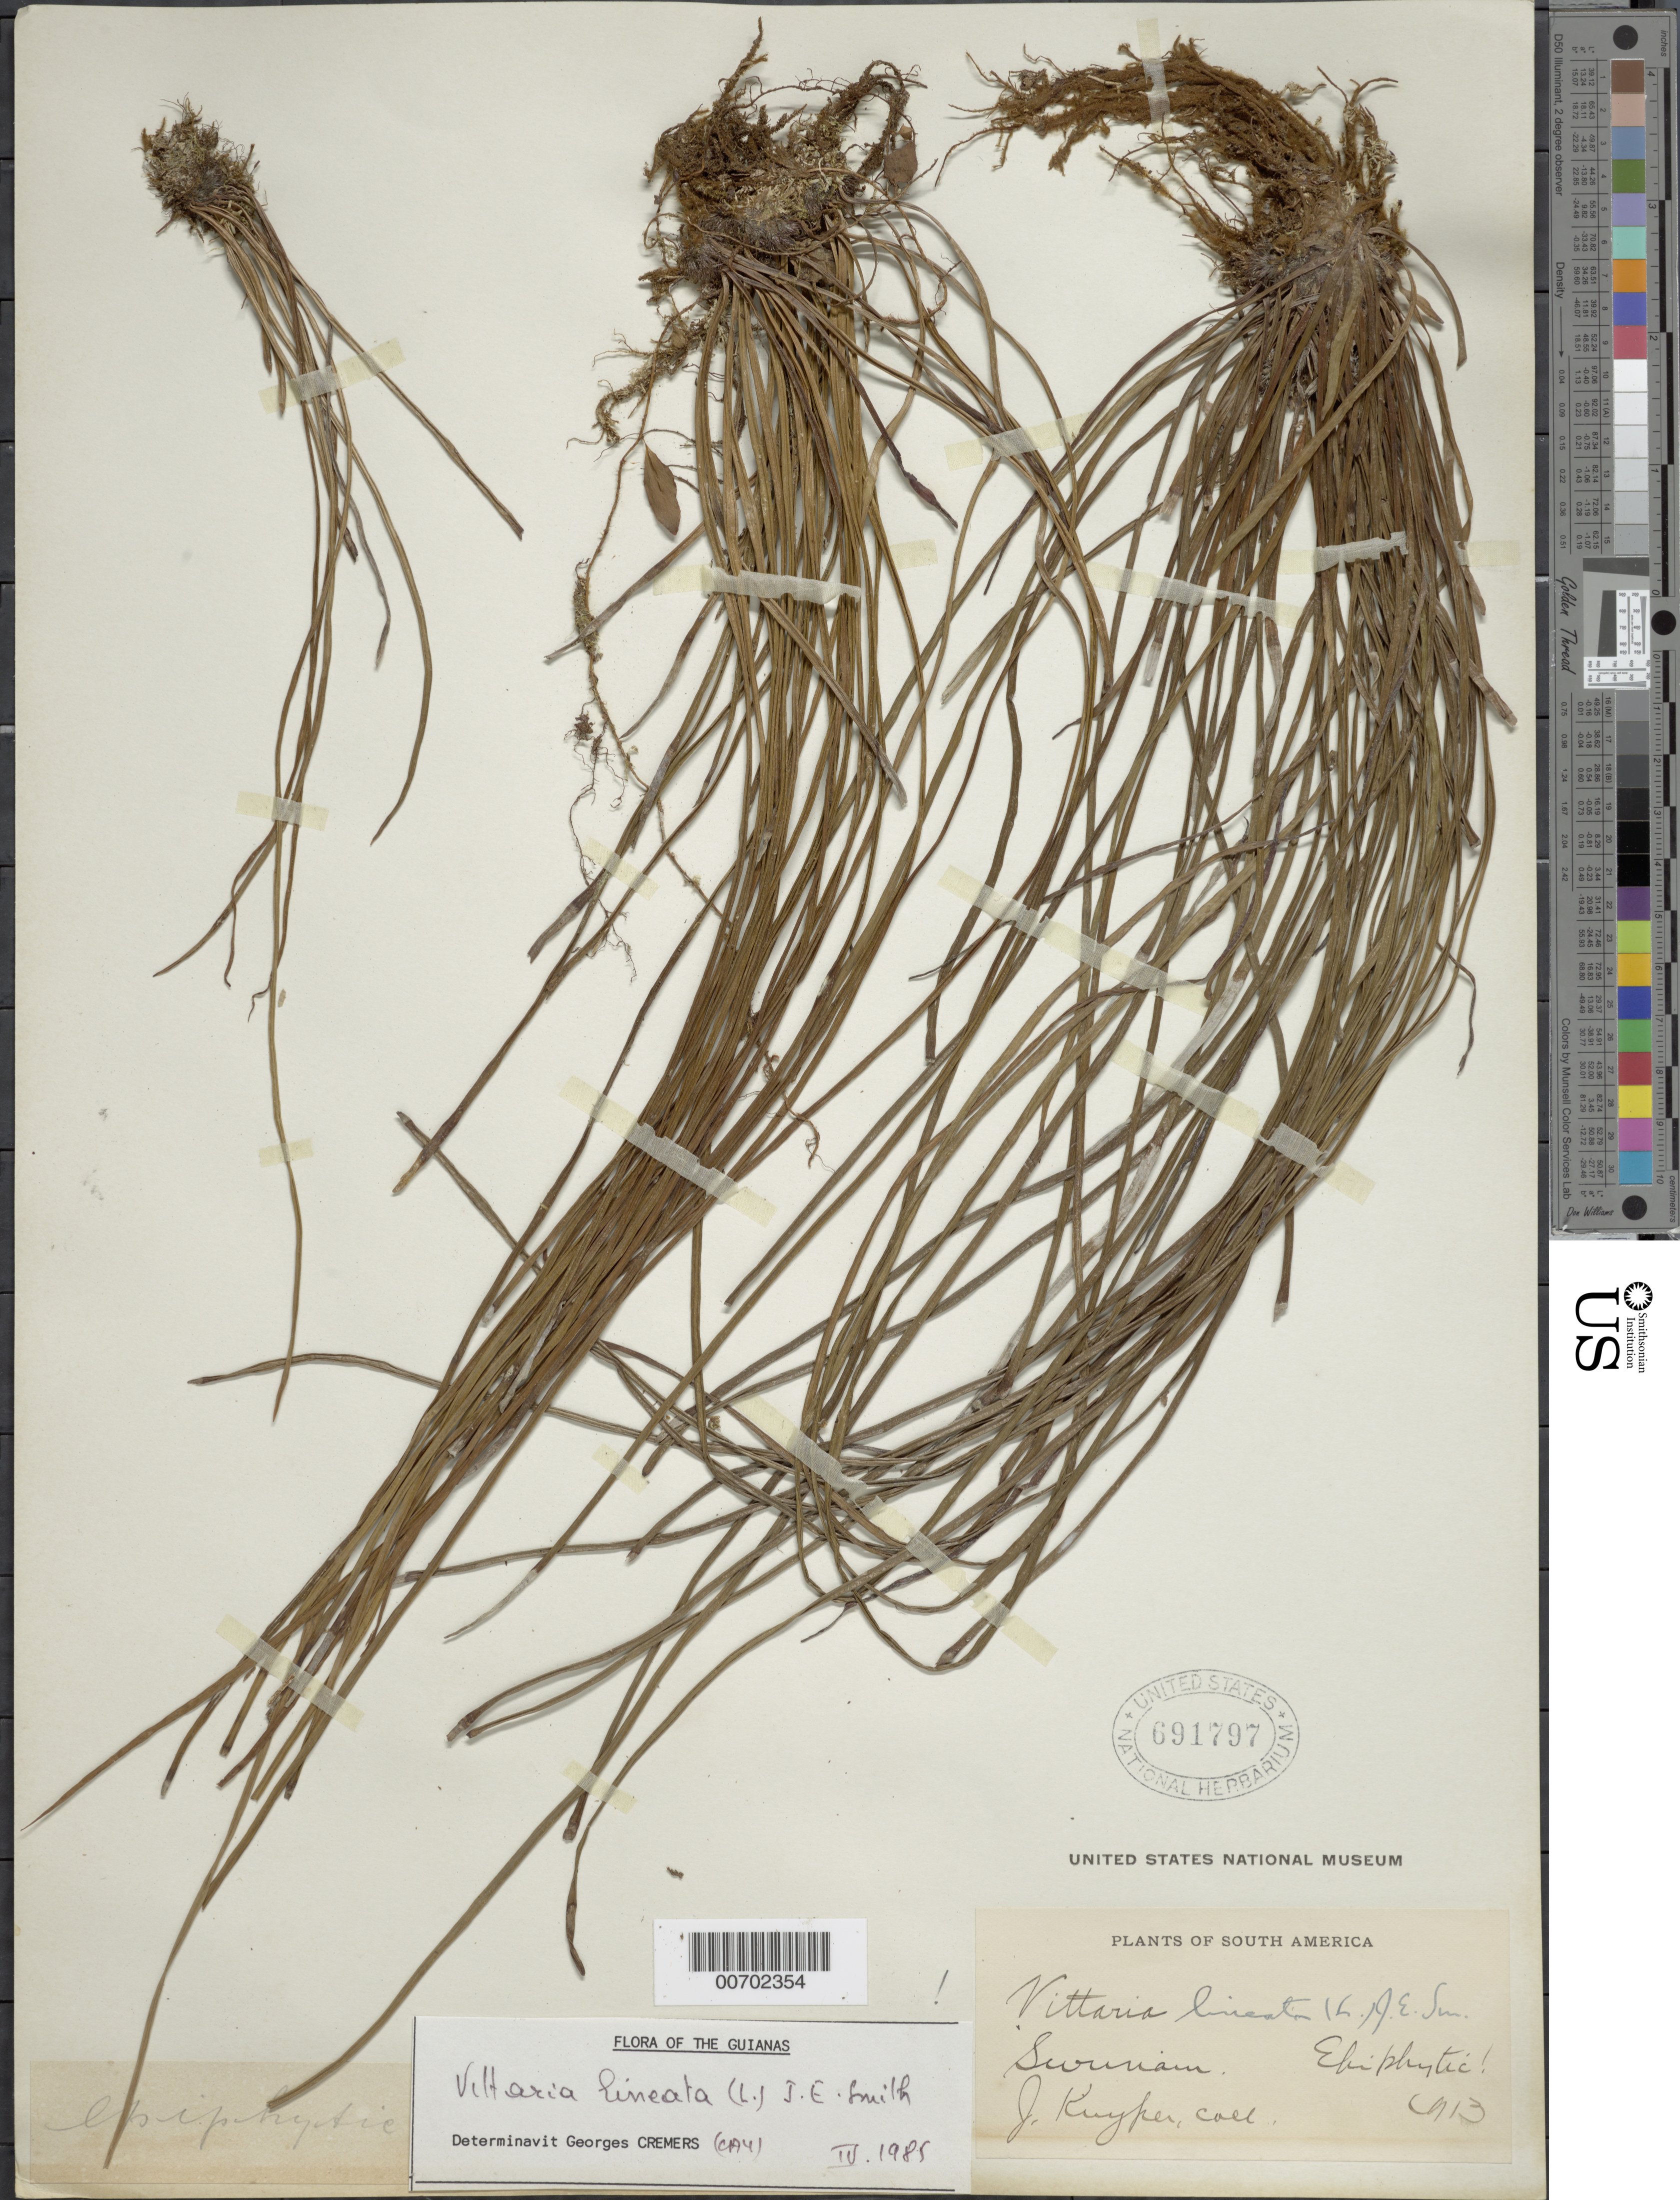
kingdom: Plantae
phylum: Tracheophyta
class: Polypodiopsida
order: Polypodiales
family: Pteridaceae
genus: Vittaria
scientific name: Vittaria lineata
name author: (L.) Sm.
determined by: Cremers, Georges A.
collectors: J. Kuyper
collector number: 13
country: Suriname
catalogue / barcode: US 691797